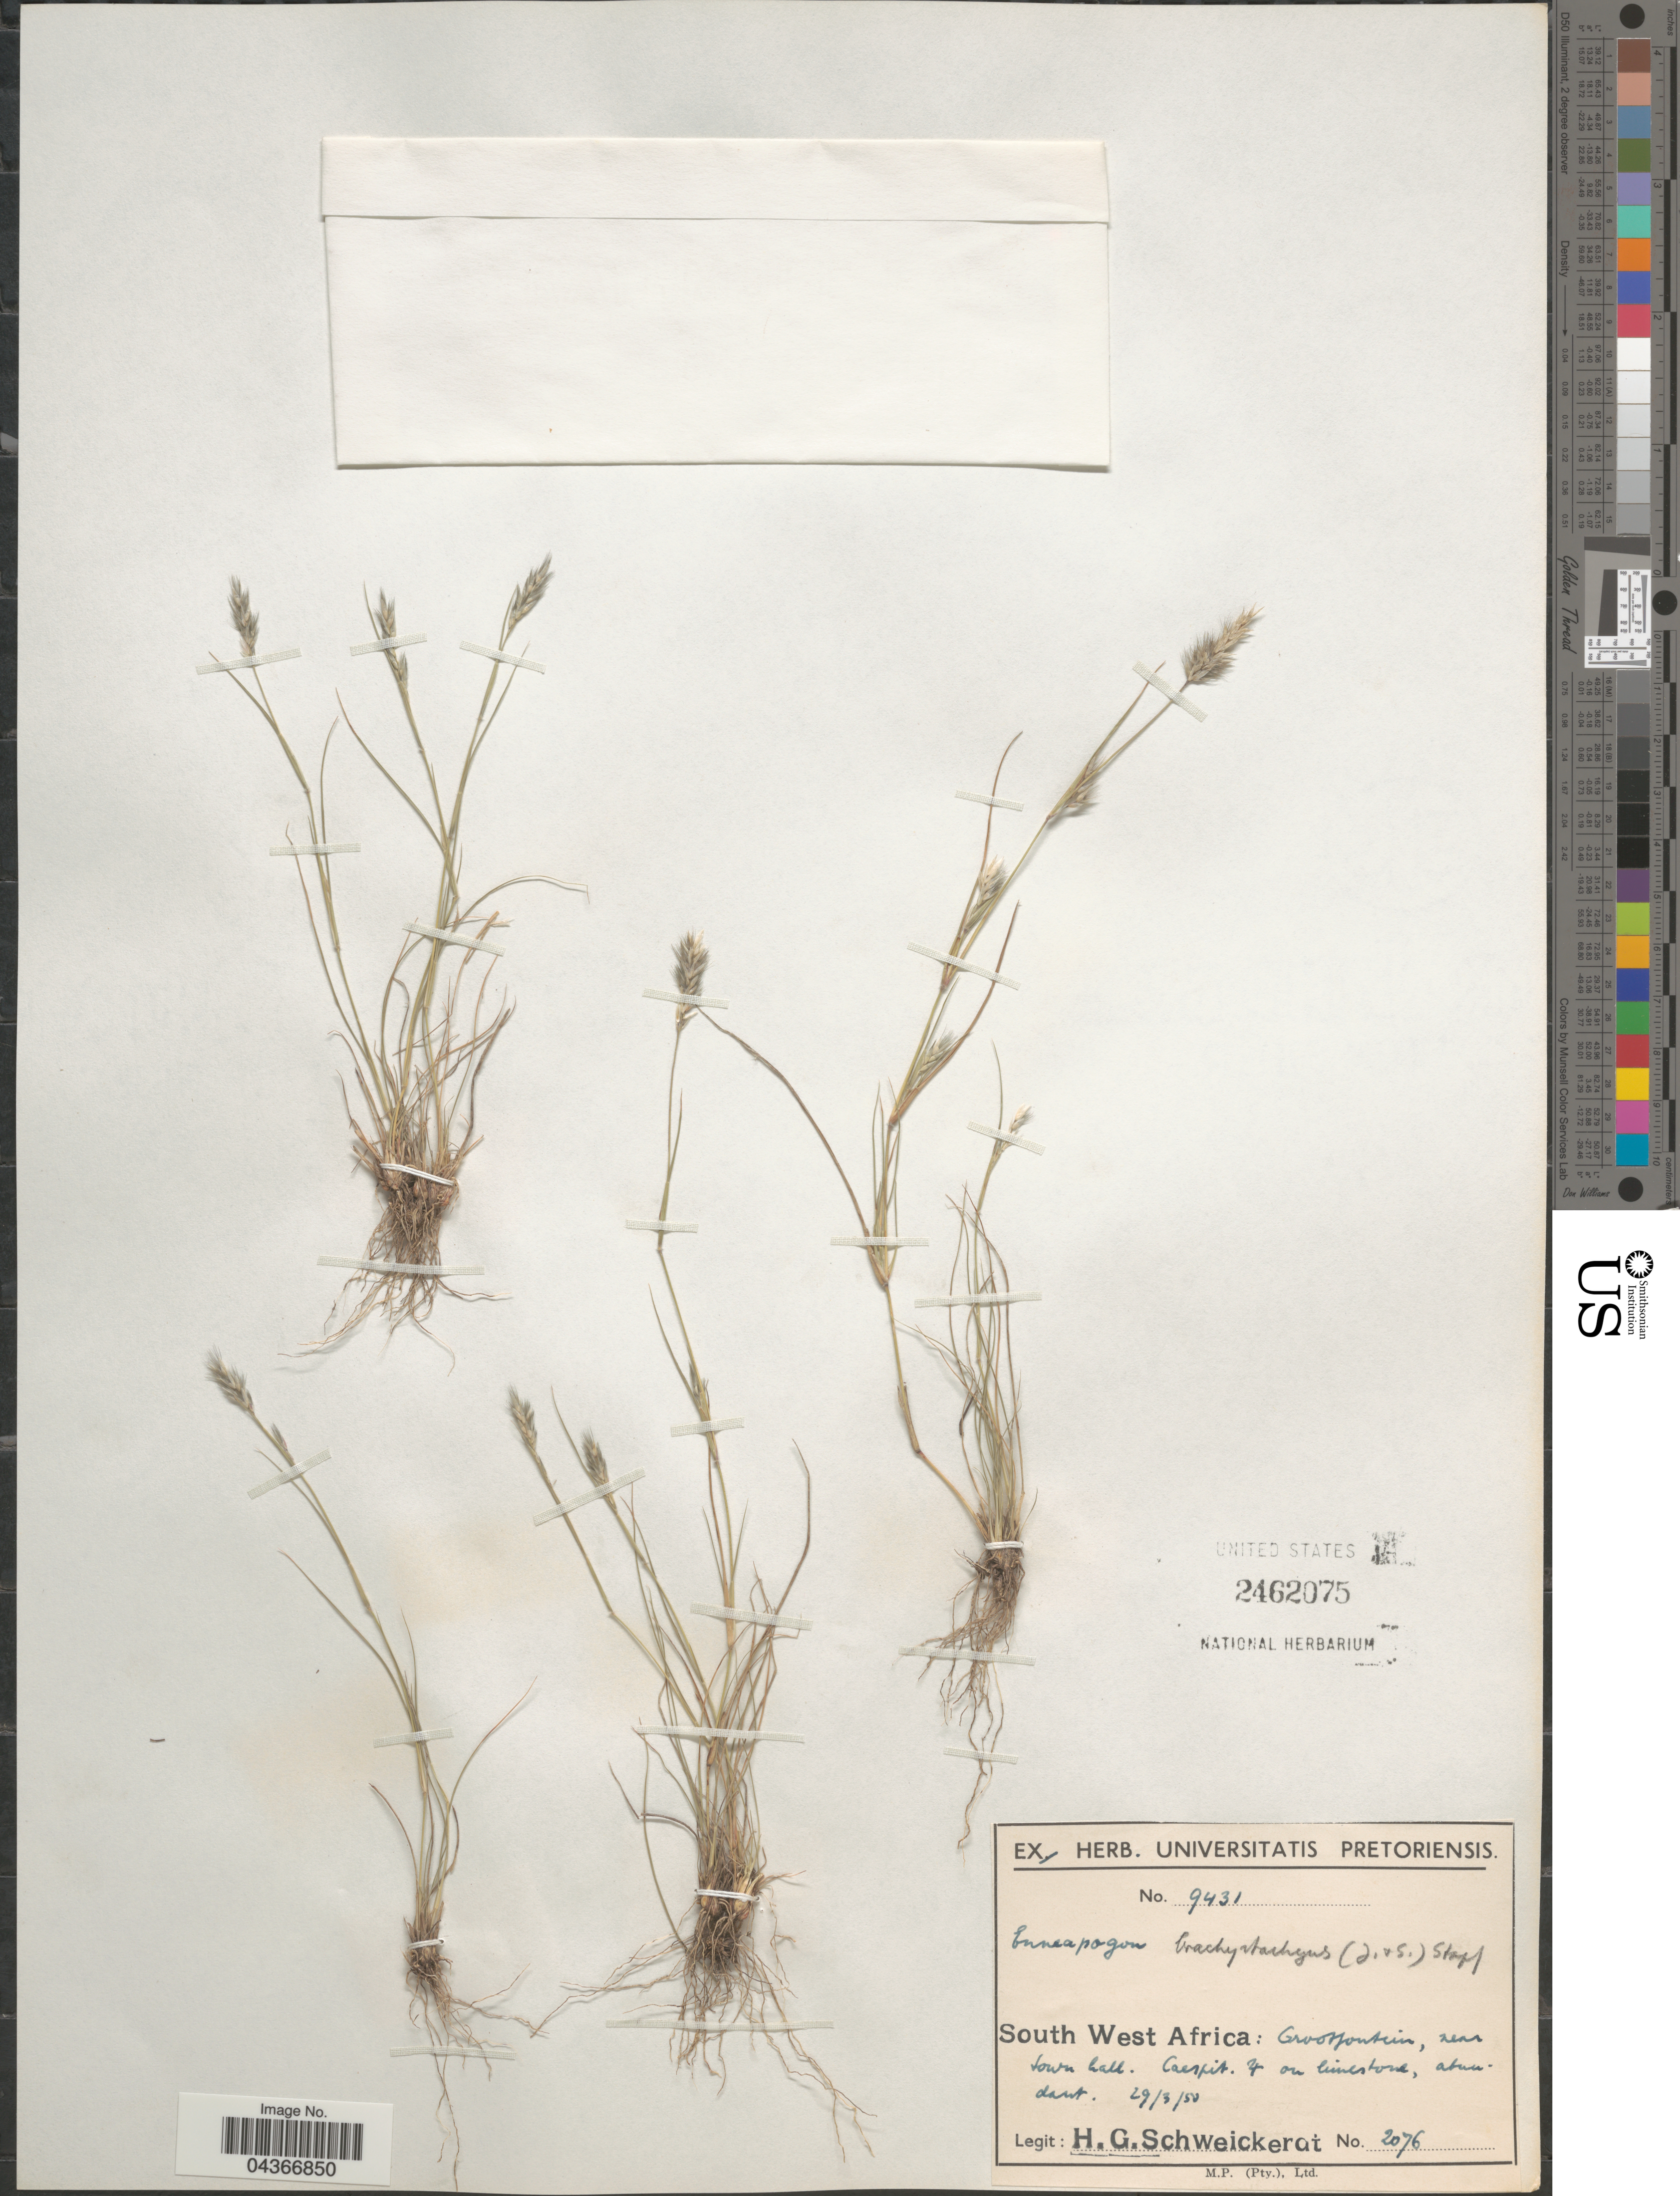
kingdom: Plantae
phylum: Tracheophyta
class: Liliopsida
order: Poales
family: Poaceae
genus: Enneapogon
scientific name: Enneapogon desvauxii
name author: P. Beauv.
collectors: H. Schweickerdt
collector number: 2076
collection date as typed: Transcribed d/m/y: 29/3/50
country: Namibia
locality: South West Africa: Grootfontein, near town hall.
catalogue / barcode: US 2462075